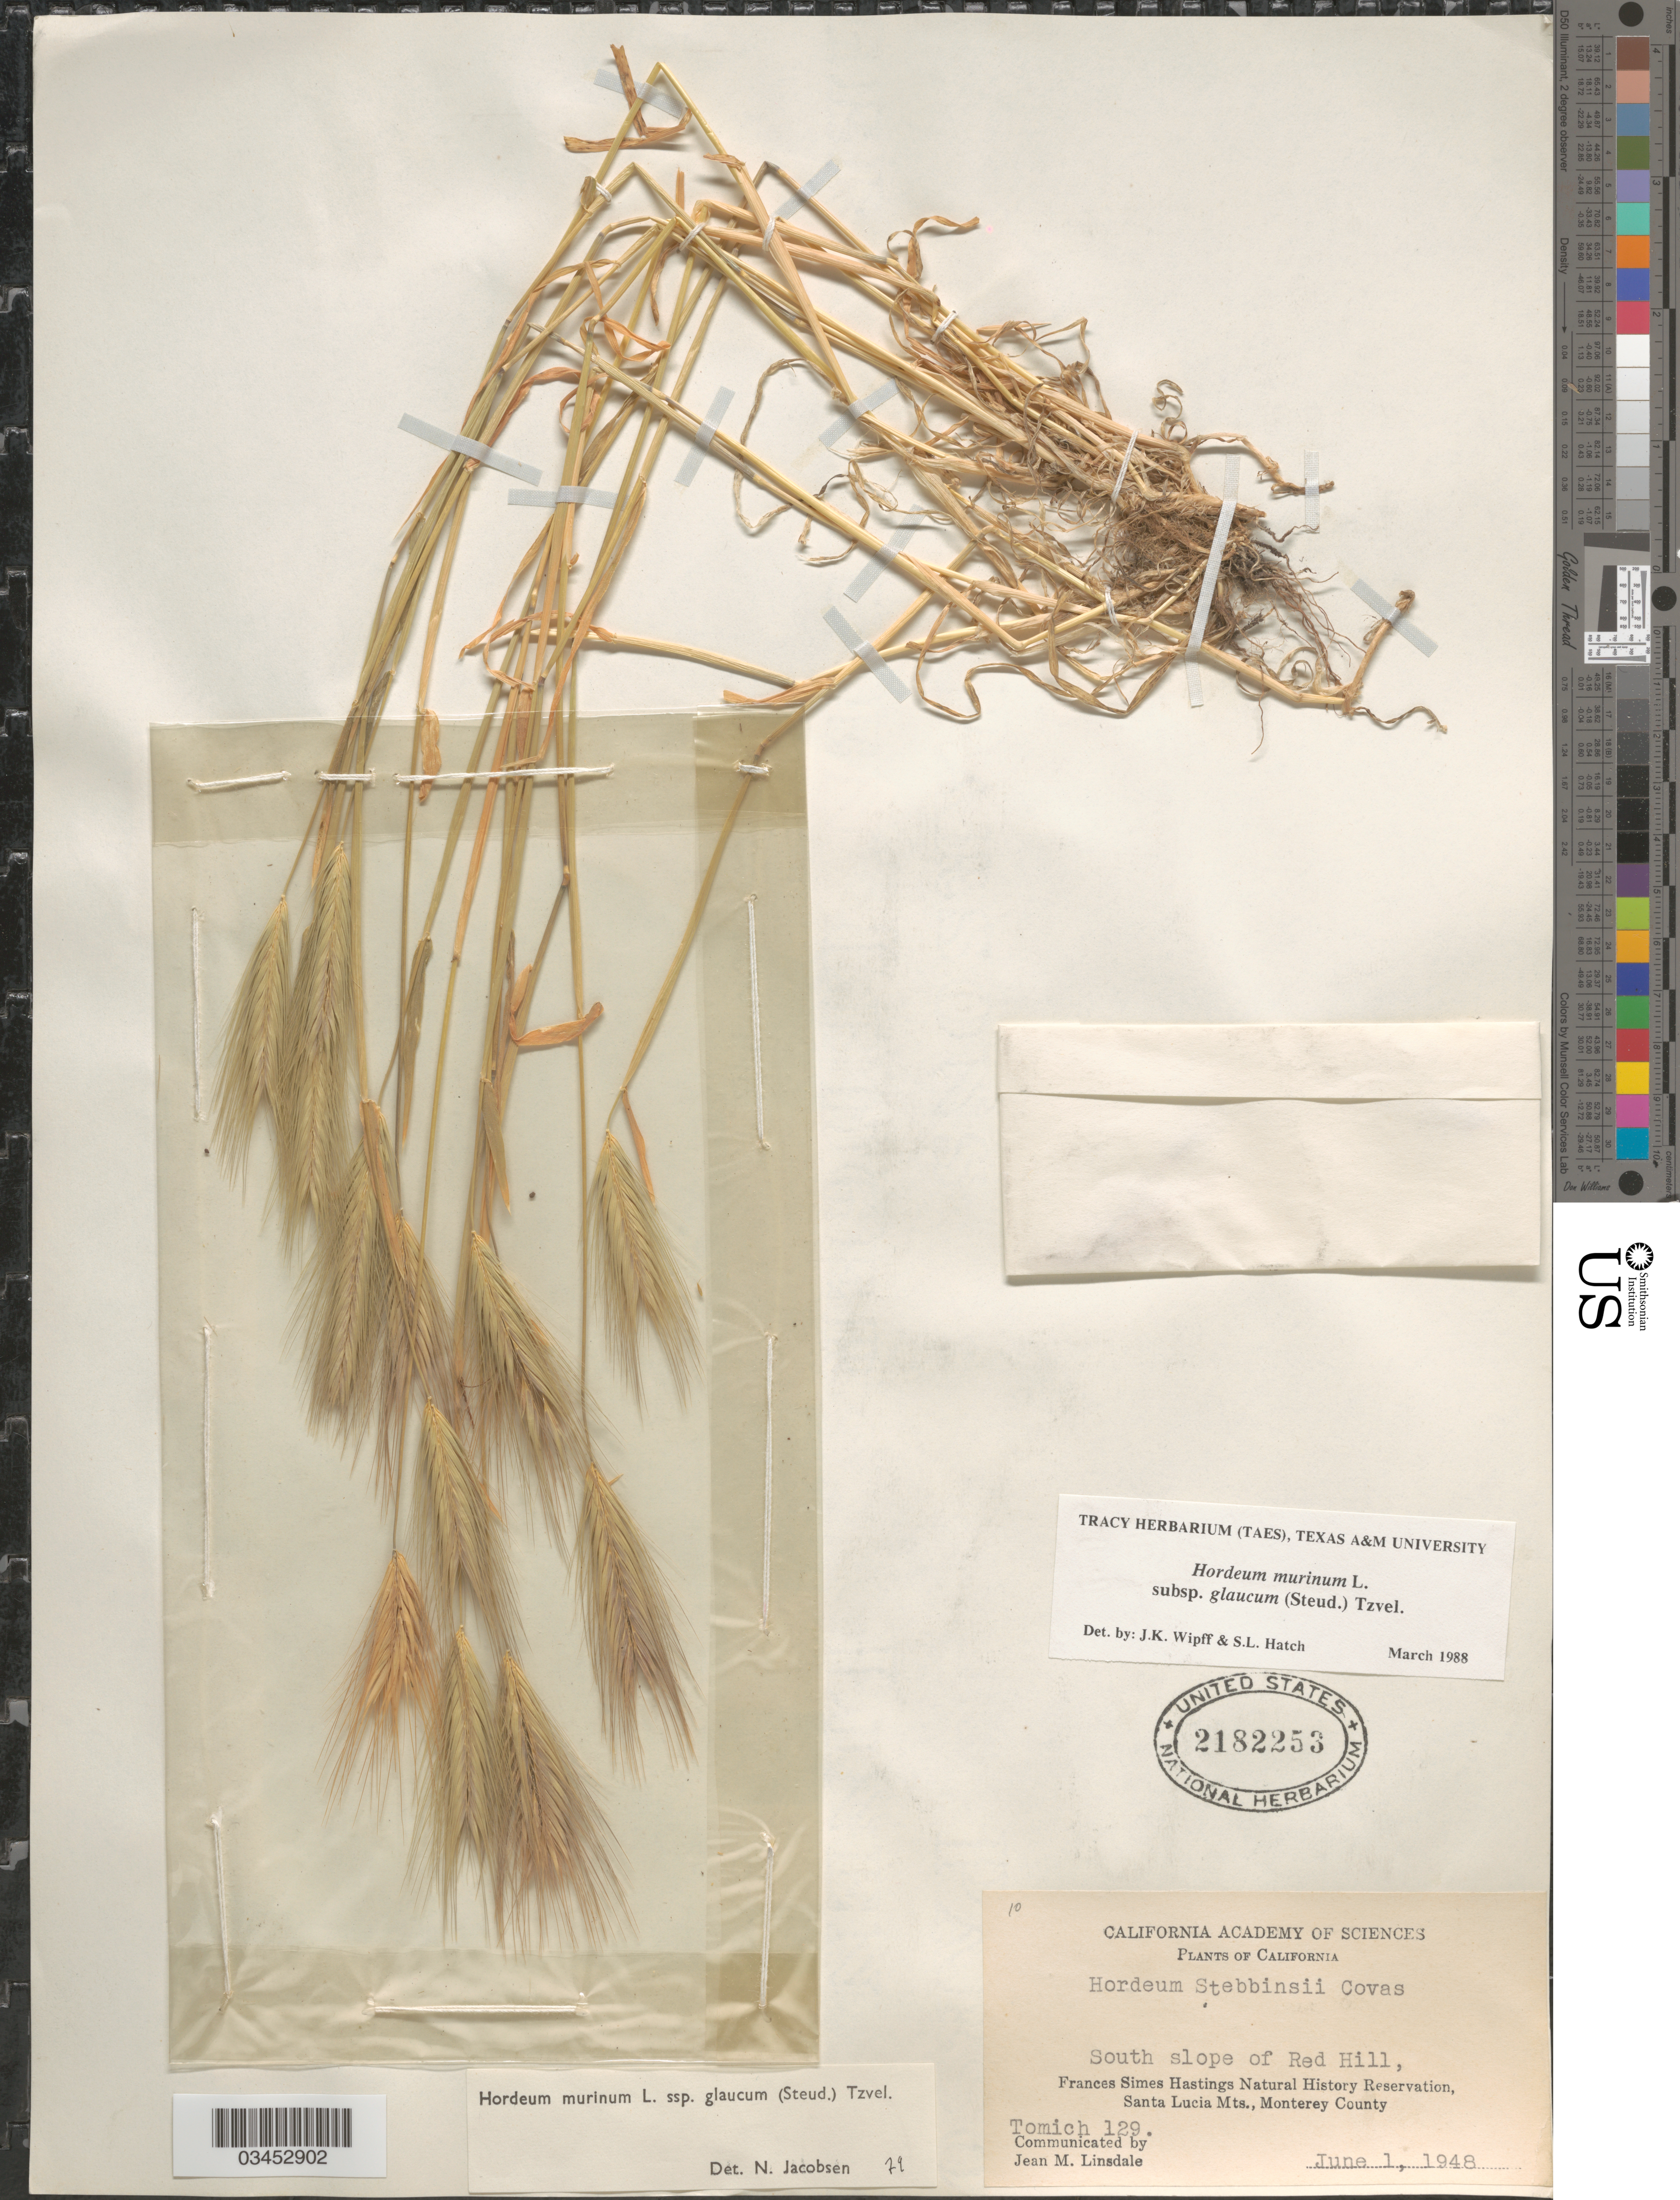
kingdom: Plantae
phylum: Tracheophyta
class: Liliopsida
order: Poales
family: Poaceae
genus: Hordeum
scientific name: Hordeum murinum subsp. glaucum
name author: (Steud.) Tzvelev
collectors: Tomich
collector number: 129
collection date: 1948-06-01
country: United States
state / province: California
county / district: Monterey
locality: South slope of Red Hill, Frances Simes Hastings Natural History Reservation, Santa Lucia Mts., Monterey County.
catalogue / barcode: US 2182253